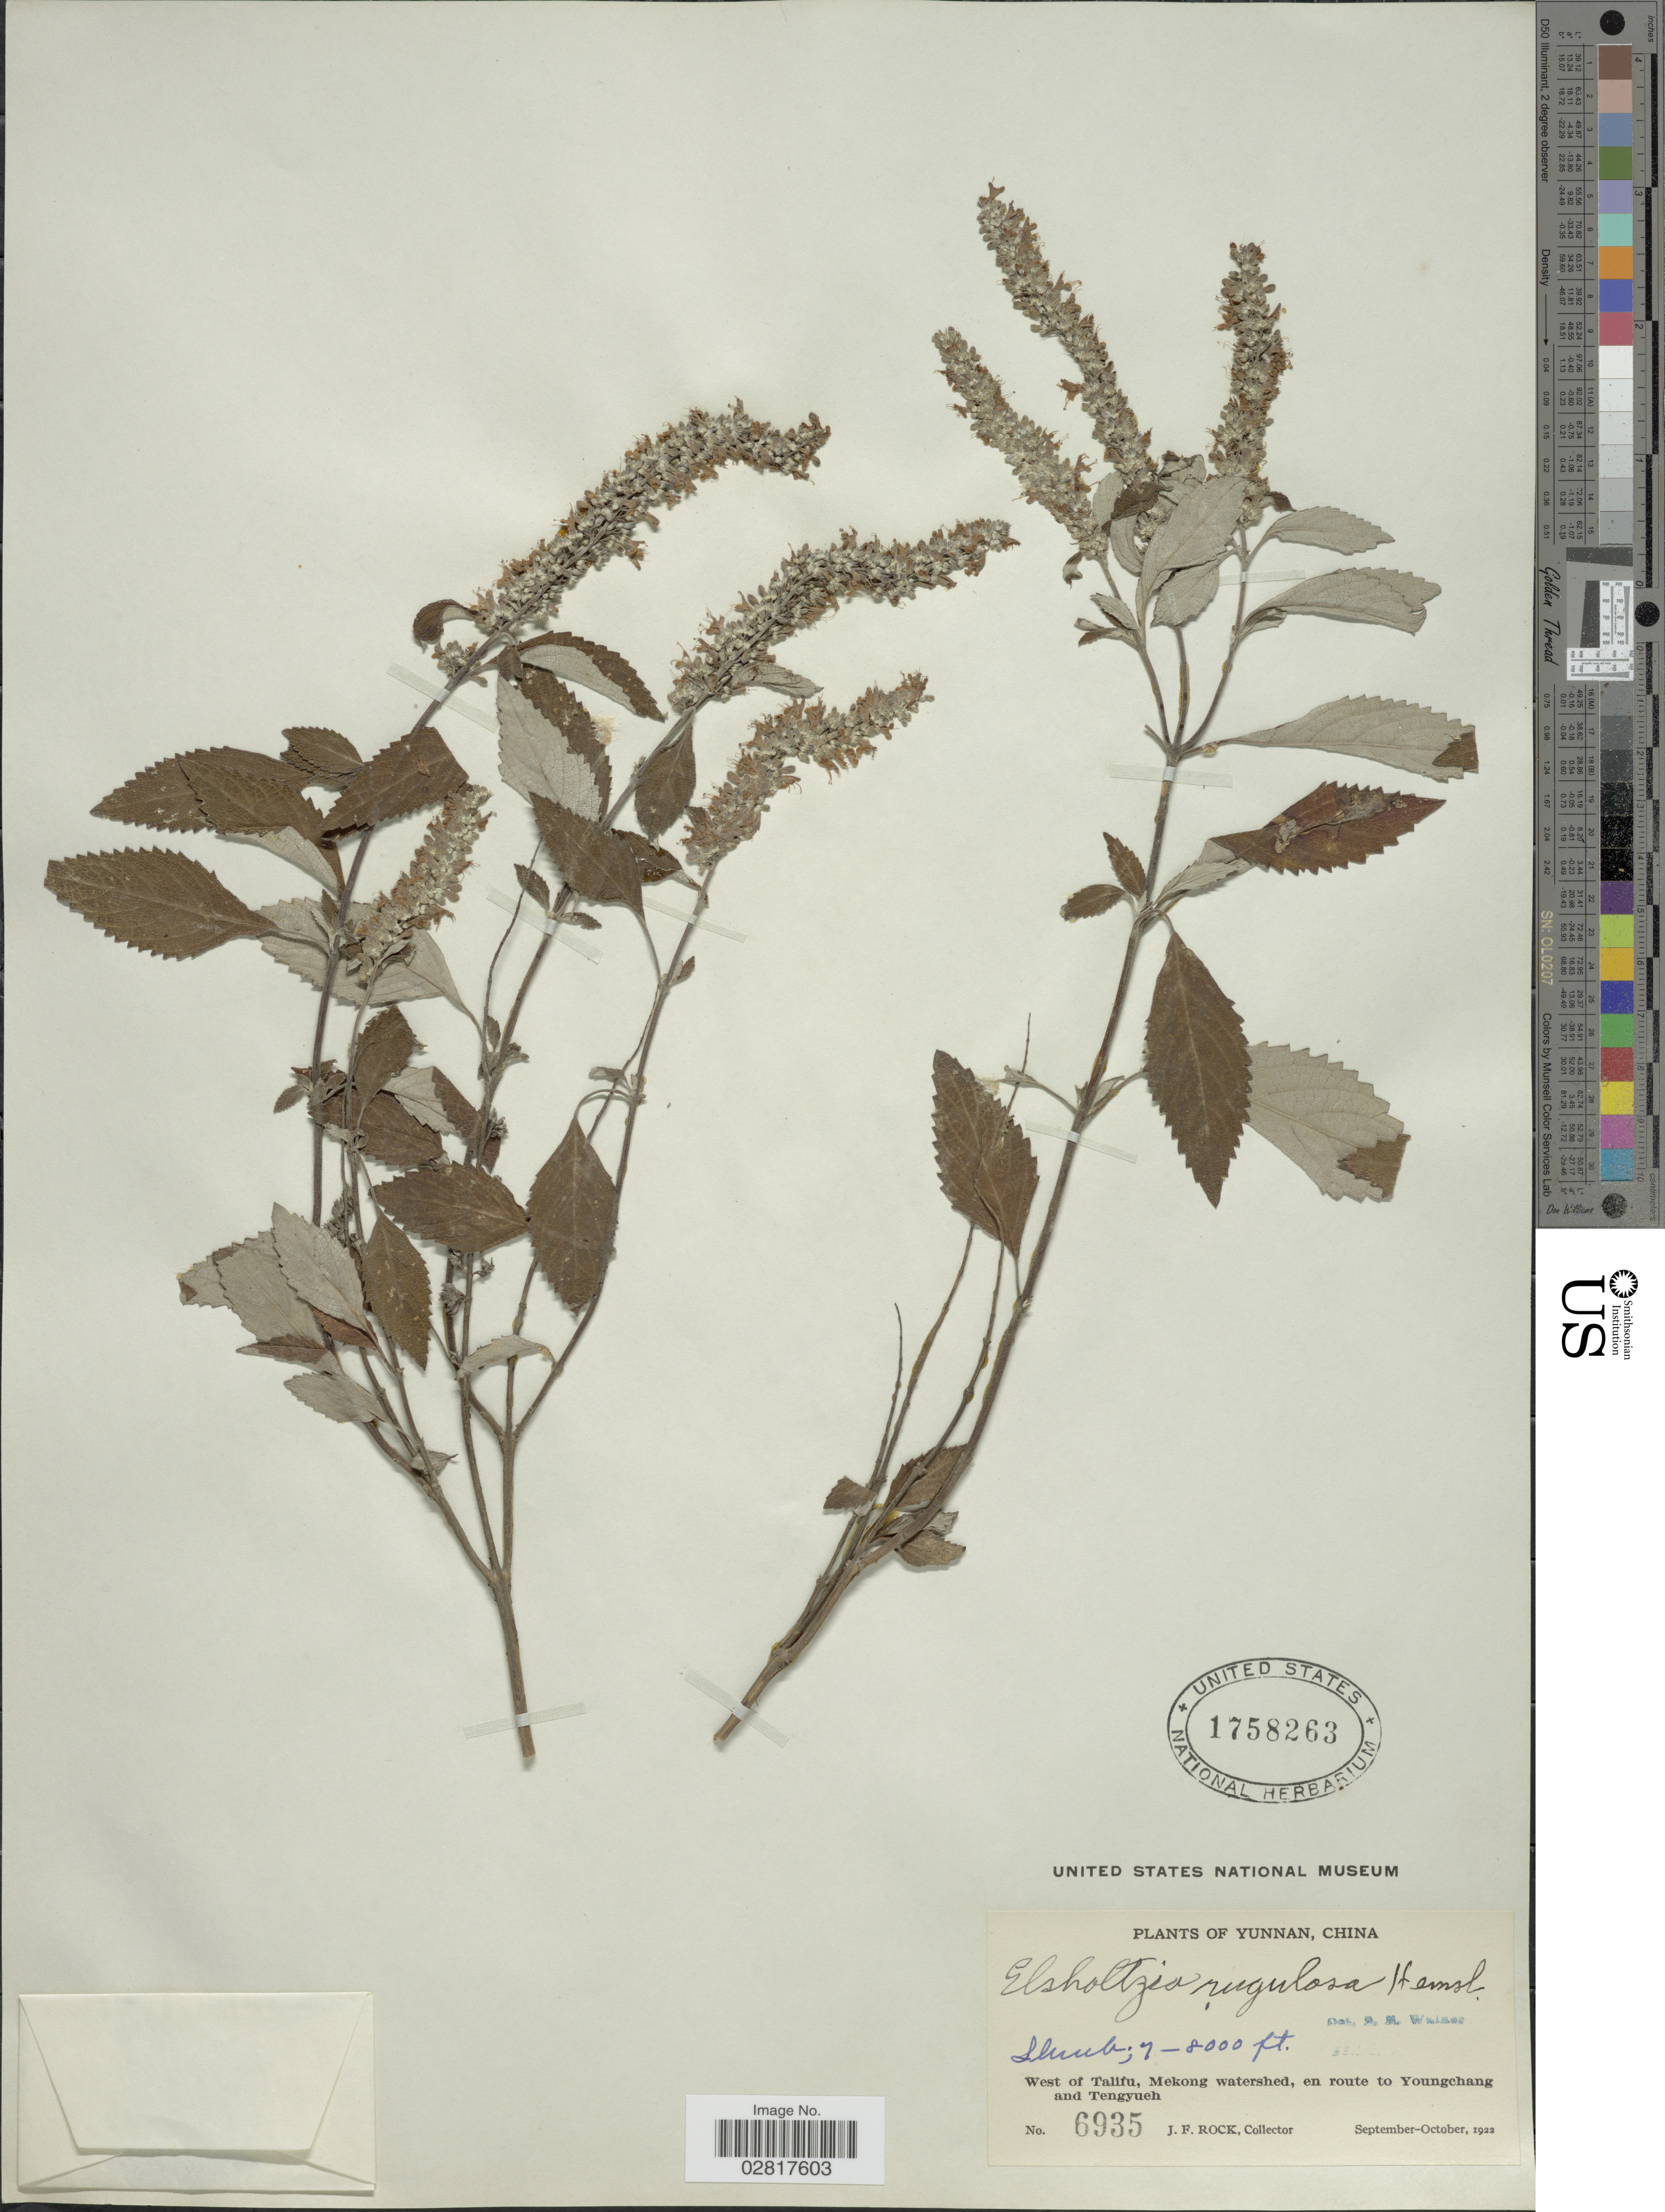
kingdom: Plantae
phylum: Tracheophyta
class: Magnoliopsida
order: Lamiales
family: Lamiaceae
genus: Elsholtzia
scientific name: Elsholtzia rugulosa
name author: Hemsl.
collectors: J. Rock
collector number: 6935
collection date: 1922-09/1922-10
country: China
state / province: Yunnan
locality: West of Talifu, Mekong watershed, en route to Youngchang and Tengyueh.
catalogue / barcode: US 1758263